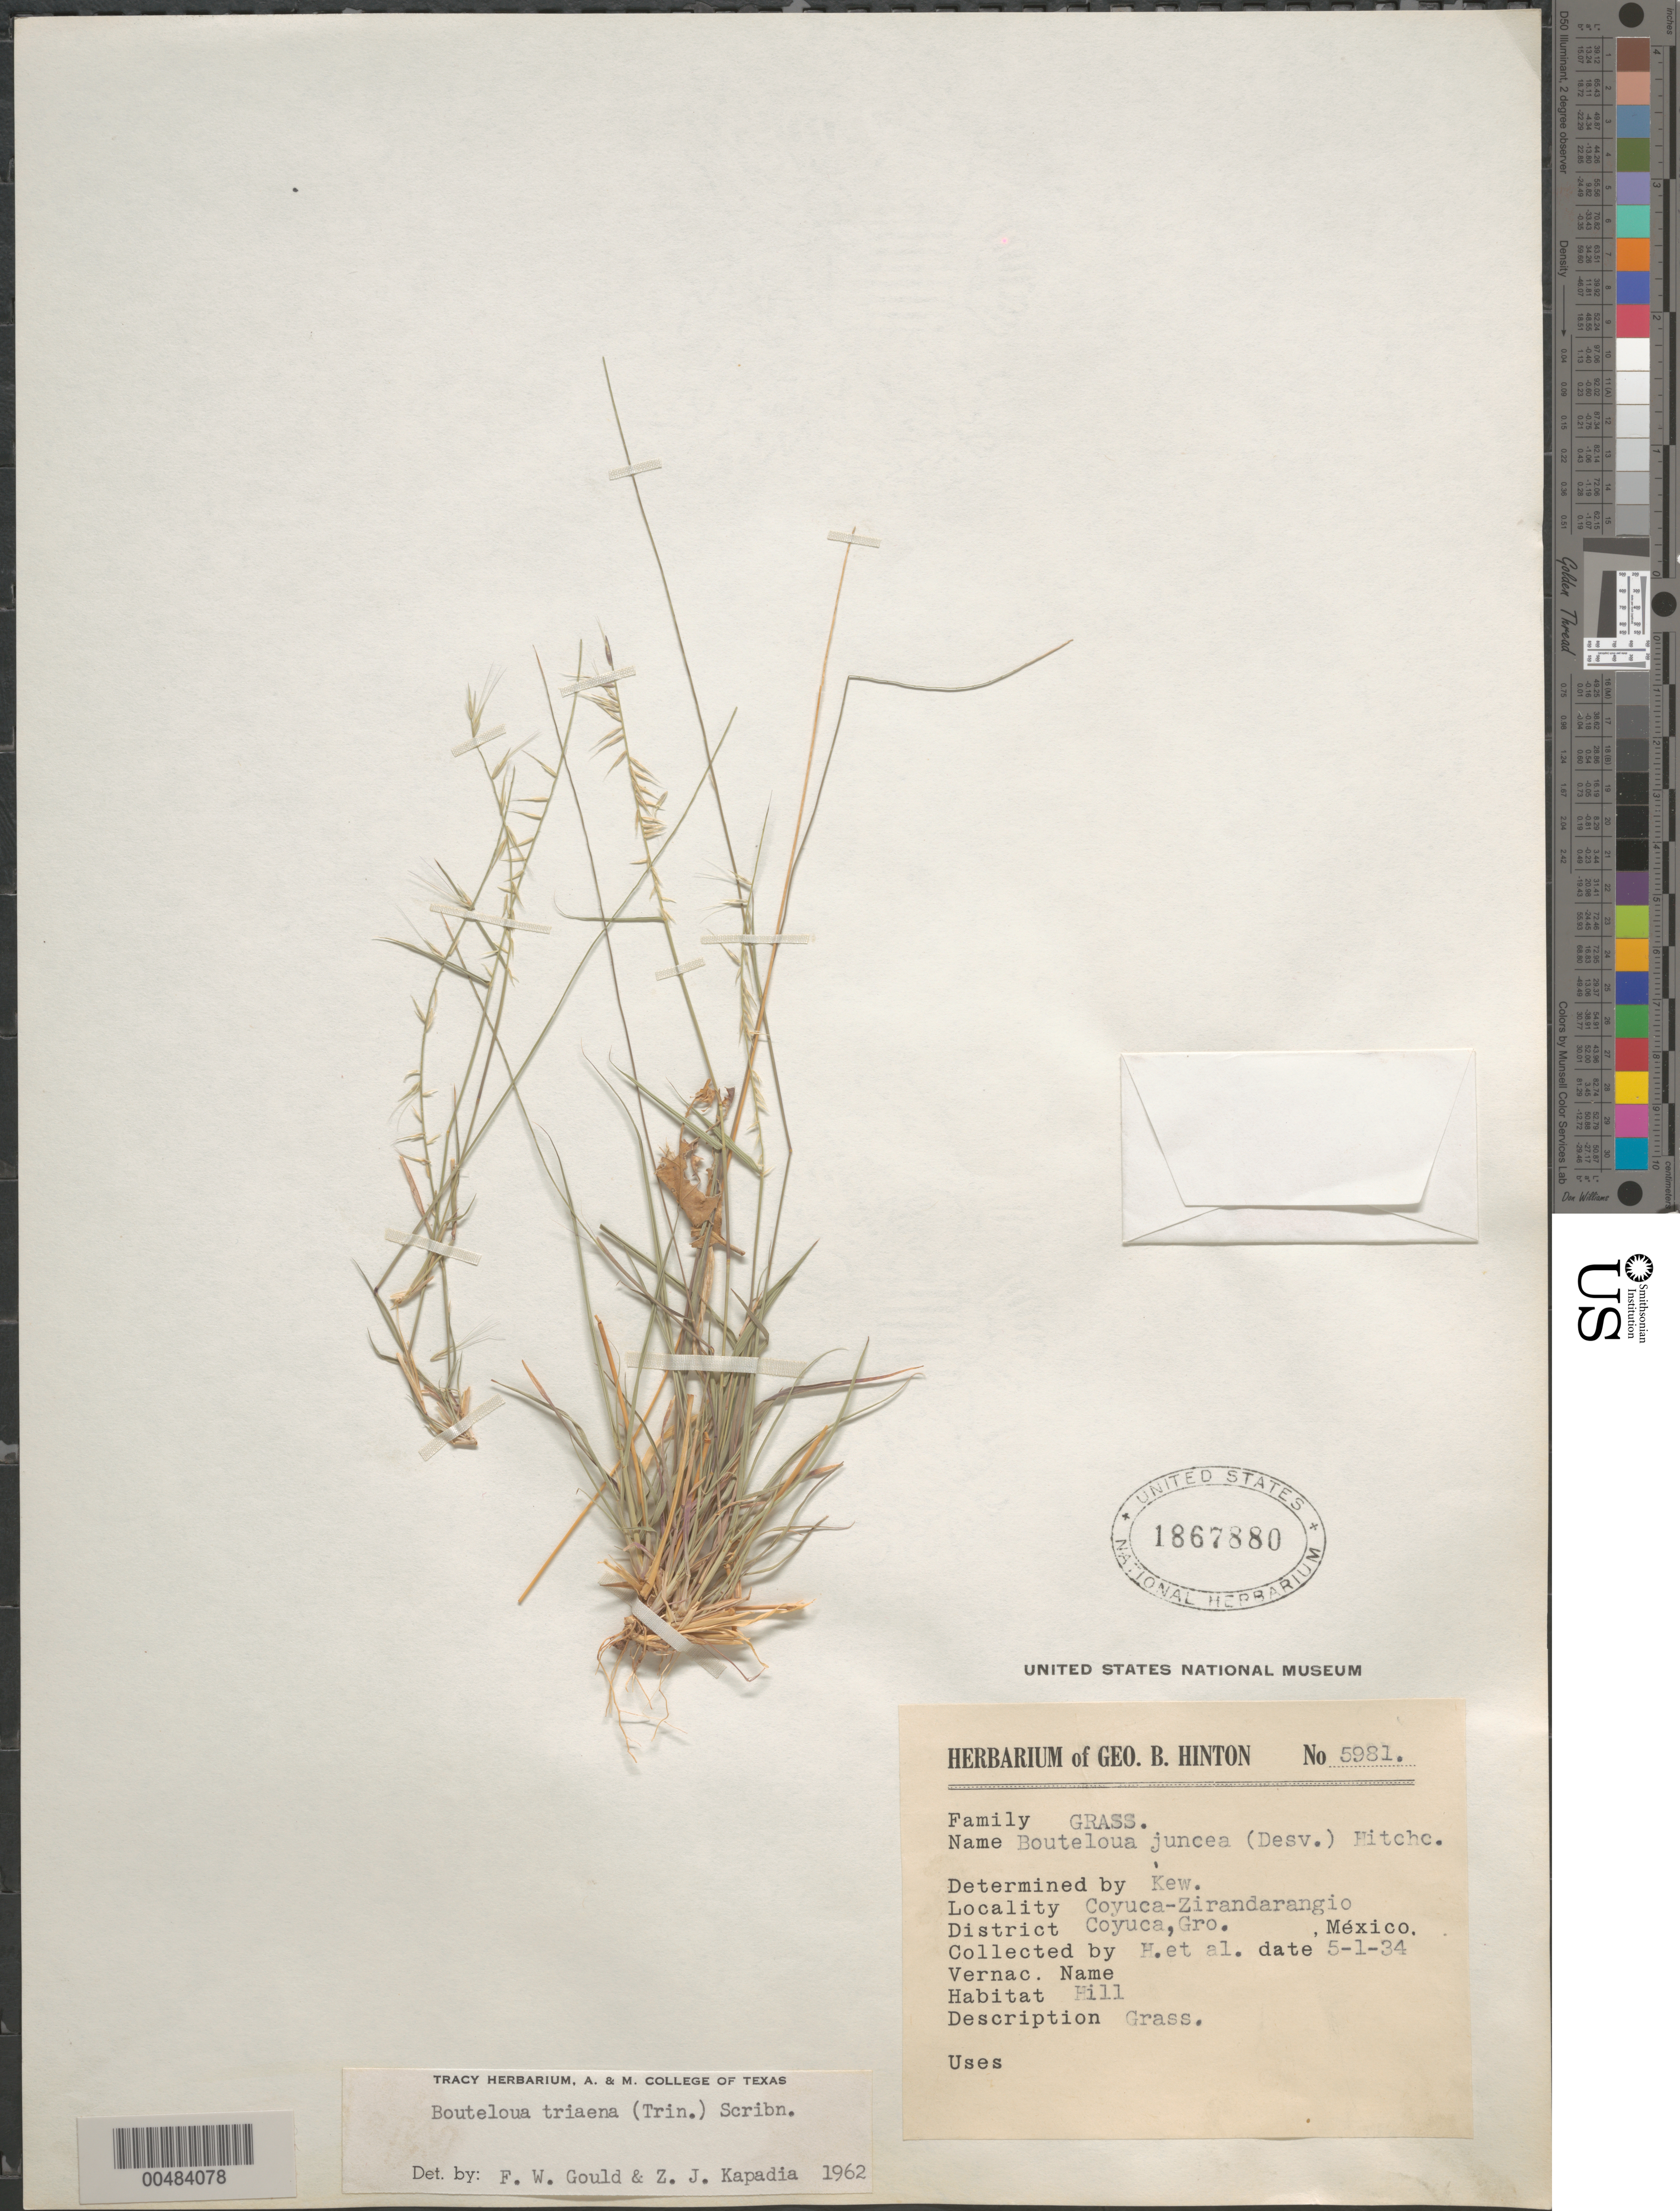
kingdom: Plantae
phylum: Tracheophyta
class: Liliopsida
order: Poales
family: Poaceae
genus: Bouteloua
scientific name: Bouteloua triaena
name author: (Trin. ex Spreng.) Scribn.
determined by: Gould, F. W.; Kapadia, Zarir J.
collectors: G. B. Hinton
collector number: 5981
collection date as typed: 1 May 1934 or 5 Jan 1934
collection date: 1934-01-05 or 1934-05-01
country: Mexico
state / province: Guerrero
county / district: Coyuca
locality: Coyuca - Zirandarangio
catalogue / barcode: US 1867880